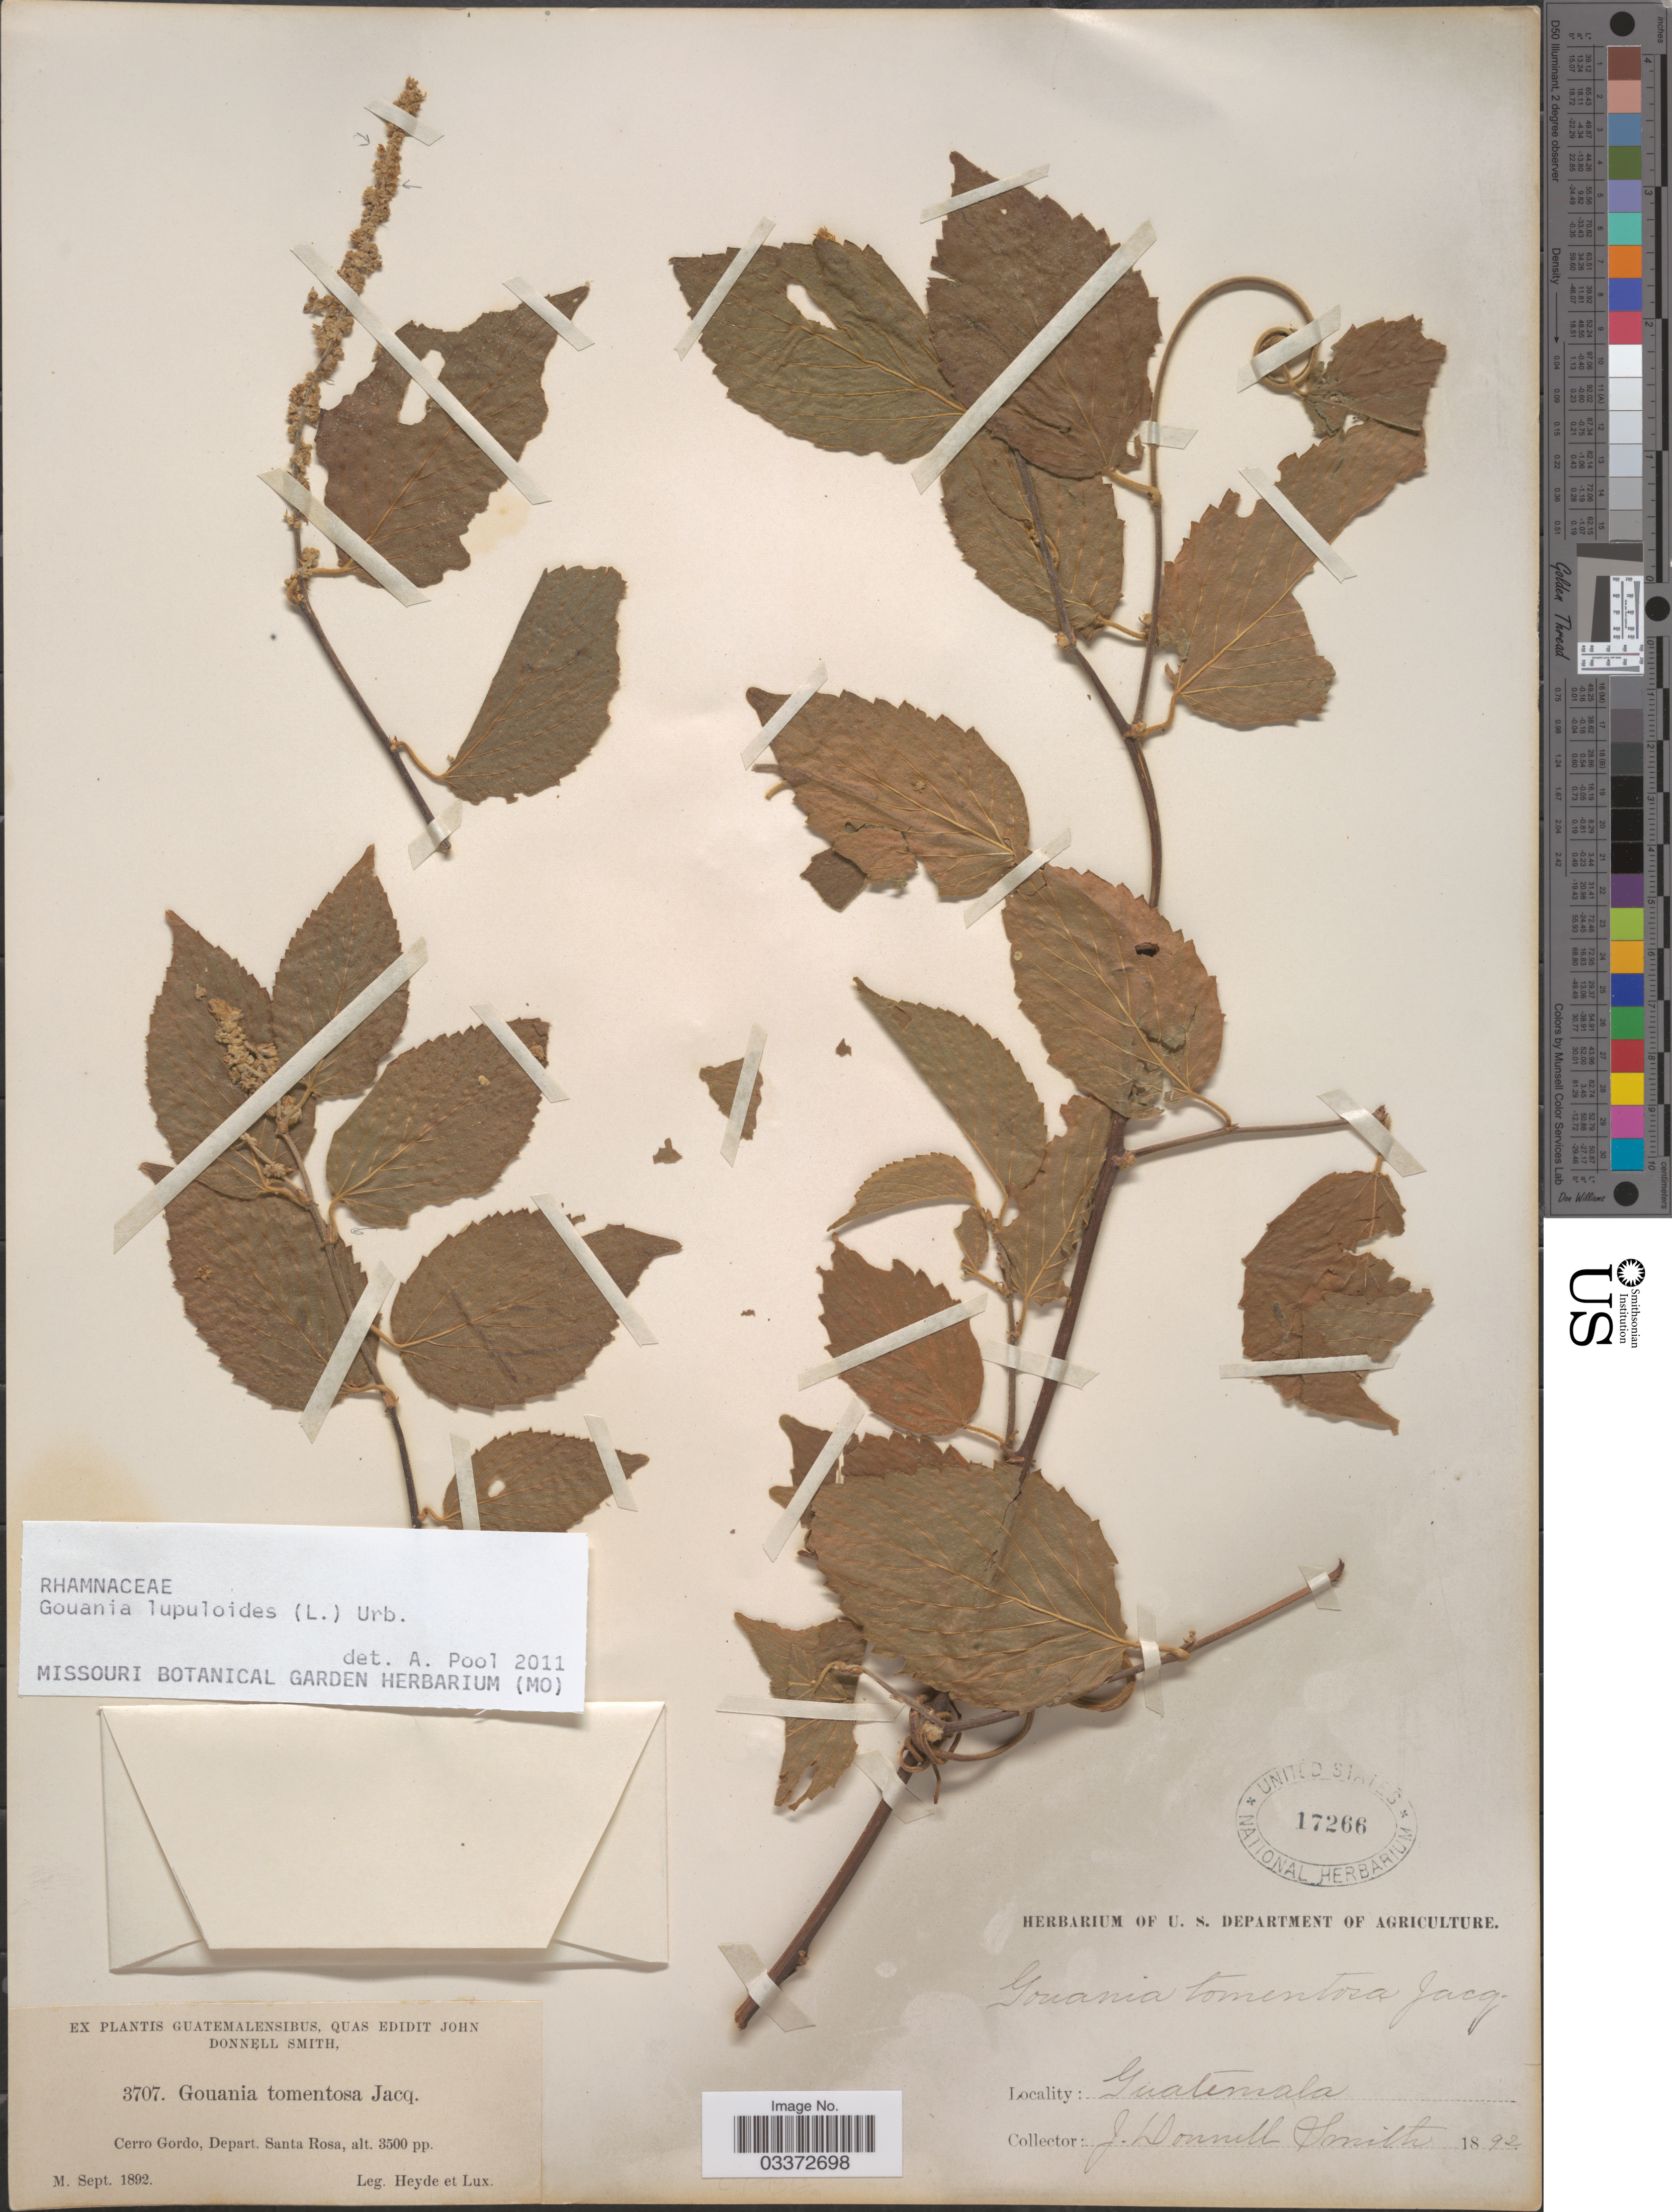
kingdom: Plantae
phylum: Tracheophyta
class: Magnoliopsida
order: Rosales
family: Rhamnaceae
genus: Gouania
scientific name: Gouania lupuloides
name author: (L.) Urb.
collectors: J. Donnell Smith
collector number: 3707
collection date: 1892-09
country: Guatemala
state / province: Santa Rosa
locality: Cerro Gordo, Depart. Santa Rosa.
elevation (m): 1067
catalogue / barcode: US 17266